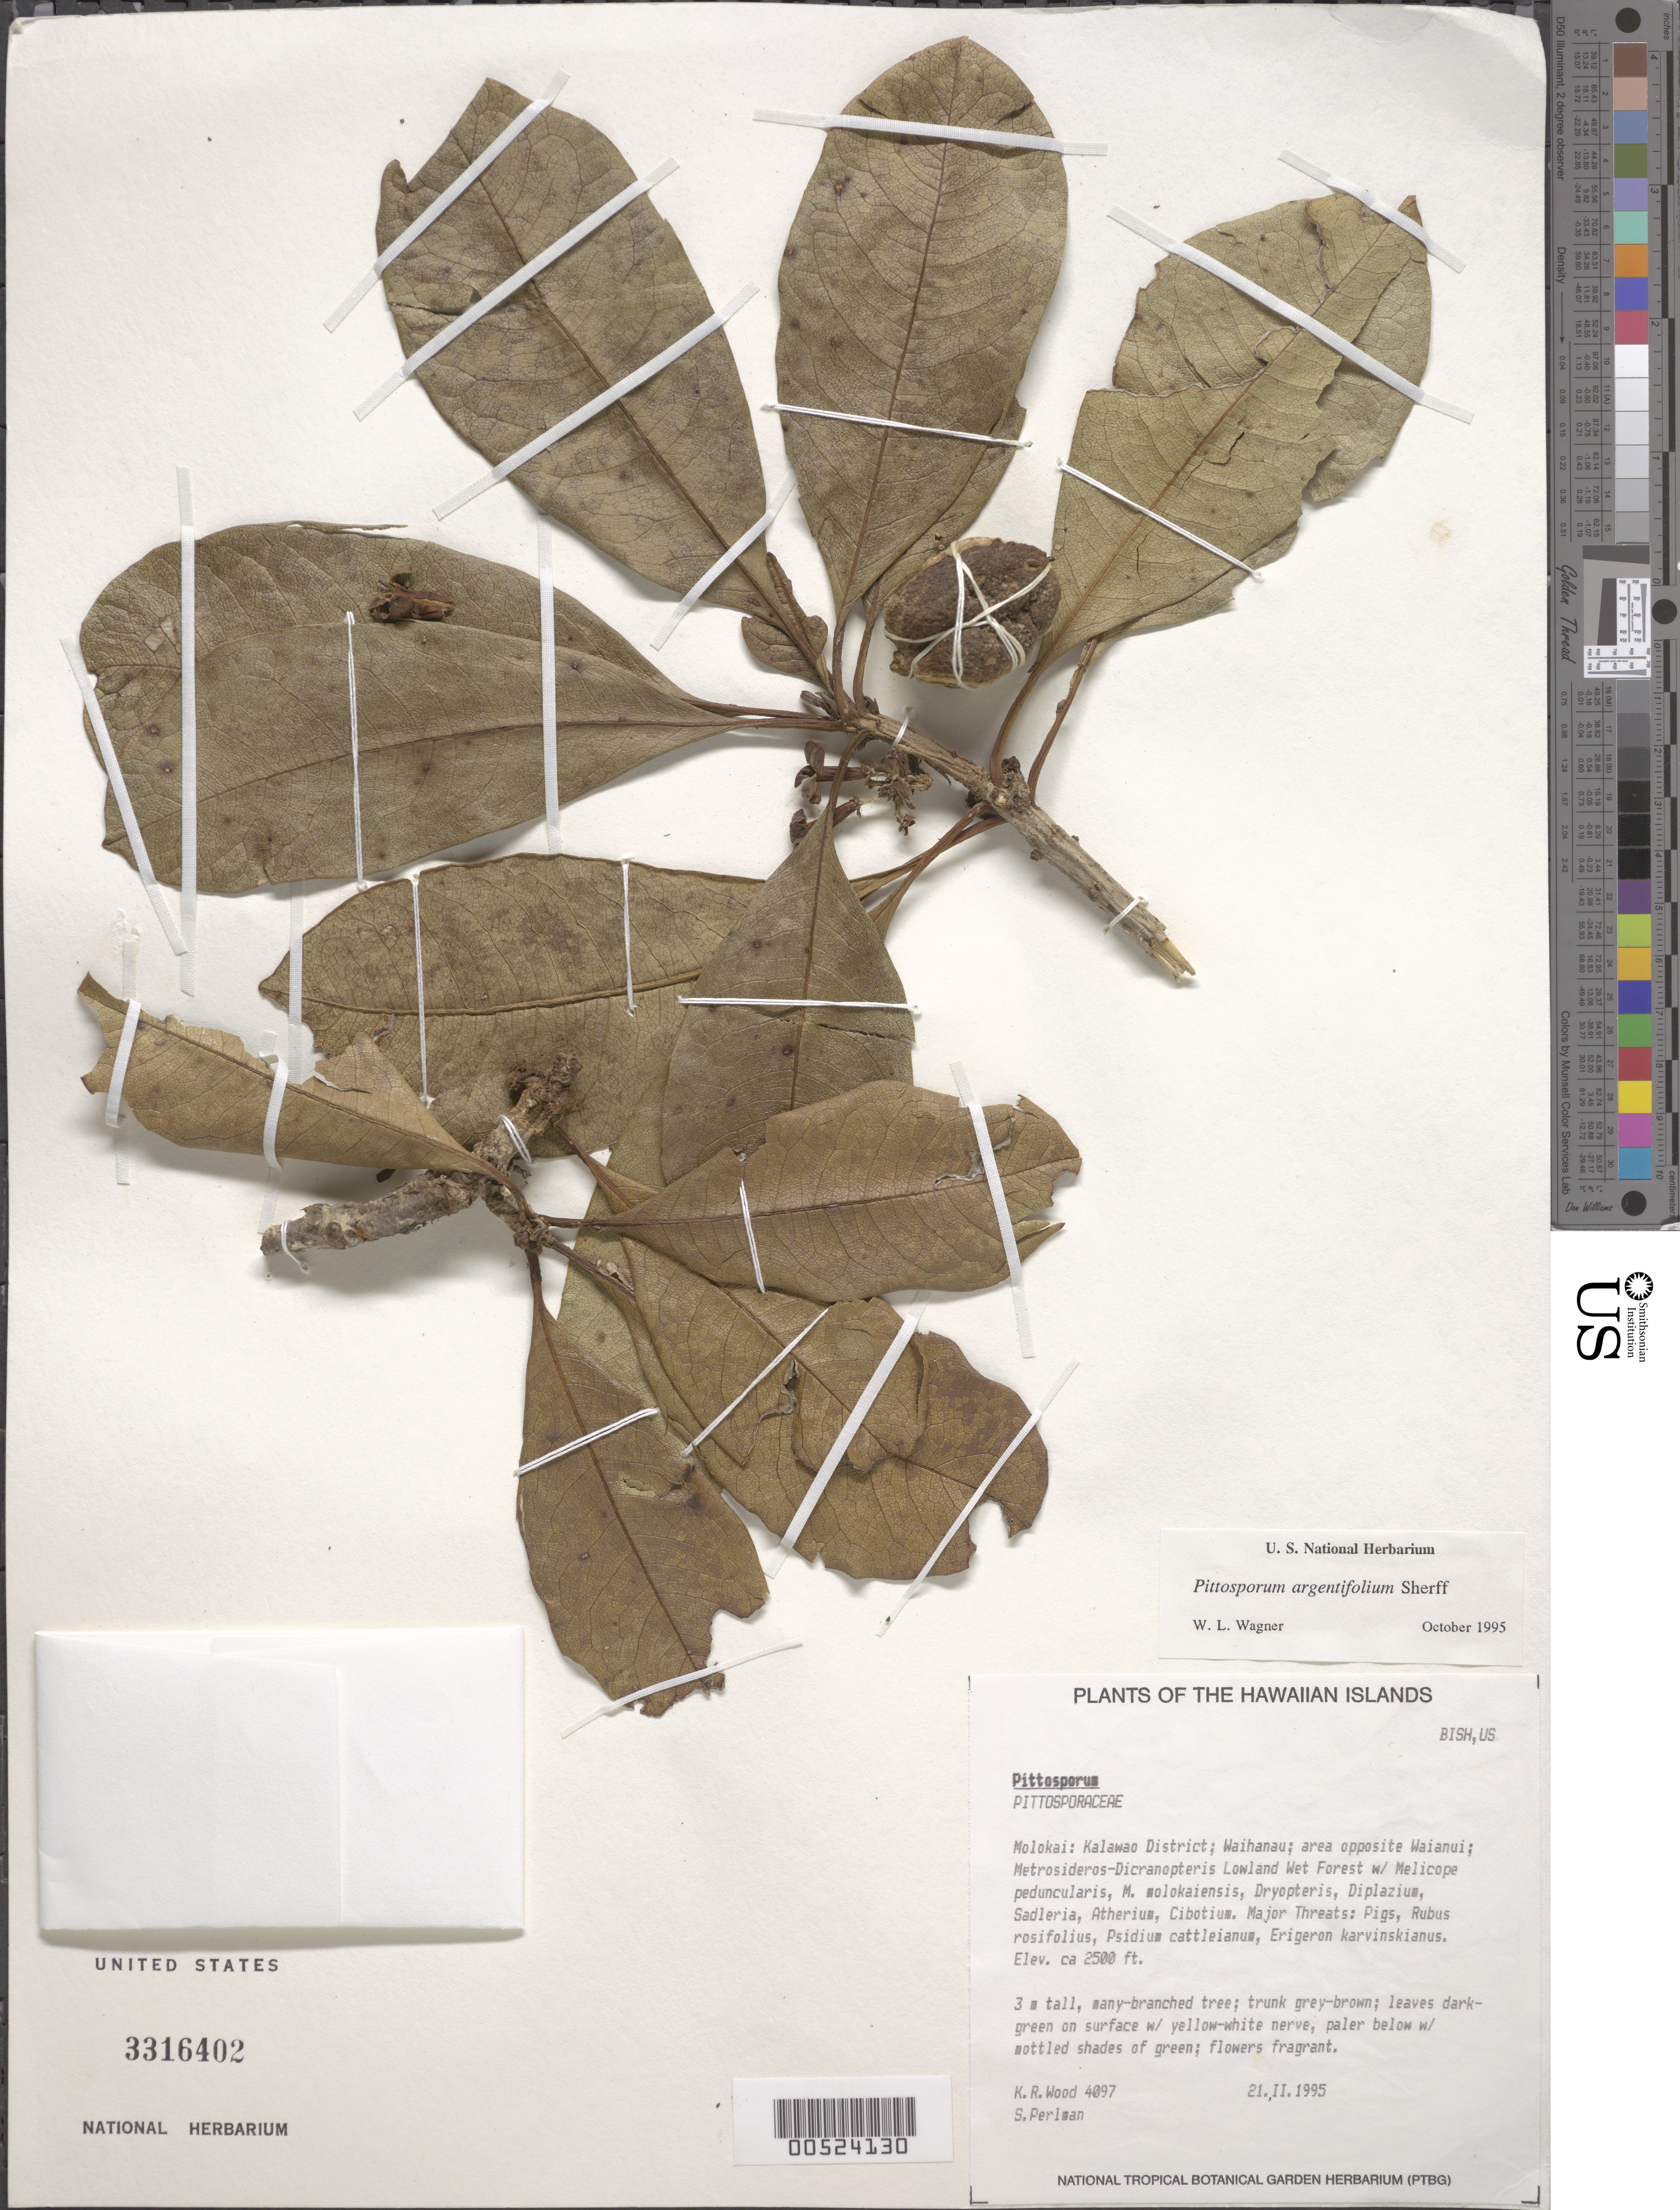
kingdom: Plantae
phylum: Tracheophyta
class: Magnoliopsida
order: Apiales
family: Pittosporaceae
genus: Pittosporum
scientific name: Pittosporum argentifolium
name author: Sherff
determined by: Wagner, W. L., (BOT), Smithsonian Institution - National Museum of Natural History (UNITED STATES)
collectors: K. R. Wood & S. P. Perlman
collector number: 4097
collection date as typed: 21 Feb 1995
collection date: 1995-02-21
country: United States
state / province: Hawaii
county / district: Maui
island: Moloka'i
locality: Kalawao Dist, Waihanau, area opposite Waianui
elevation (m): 762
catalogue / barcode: US 3316402